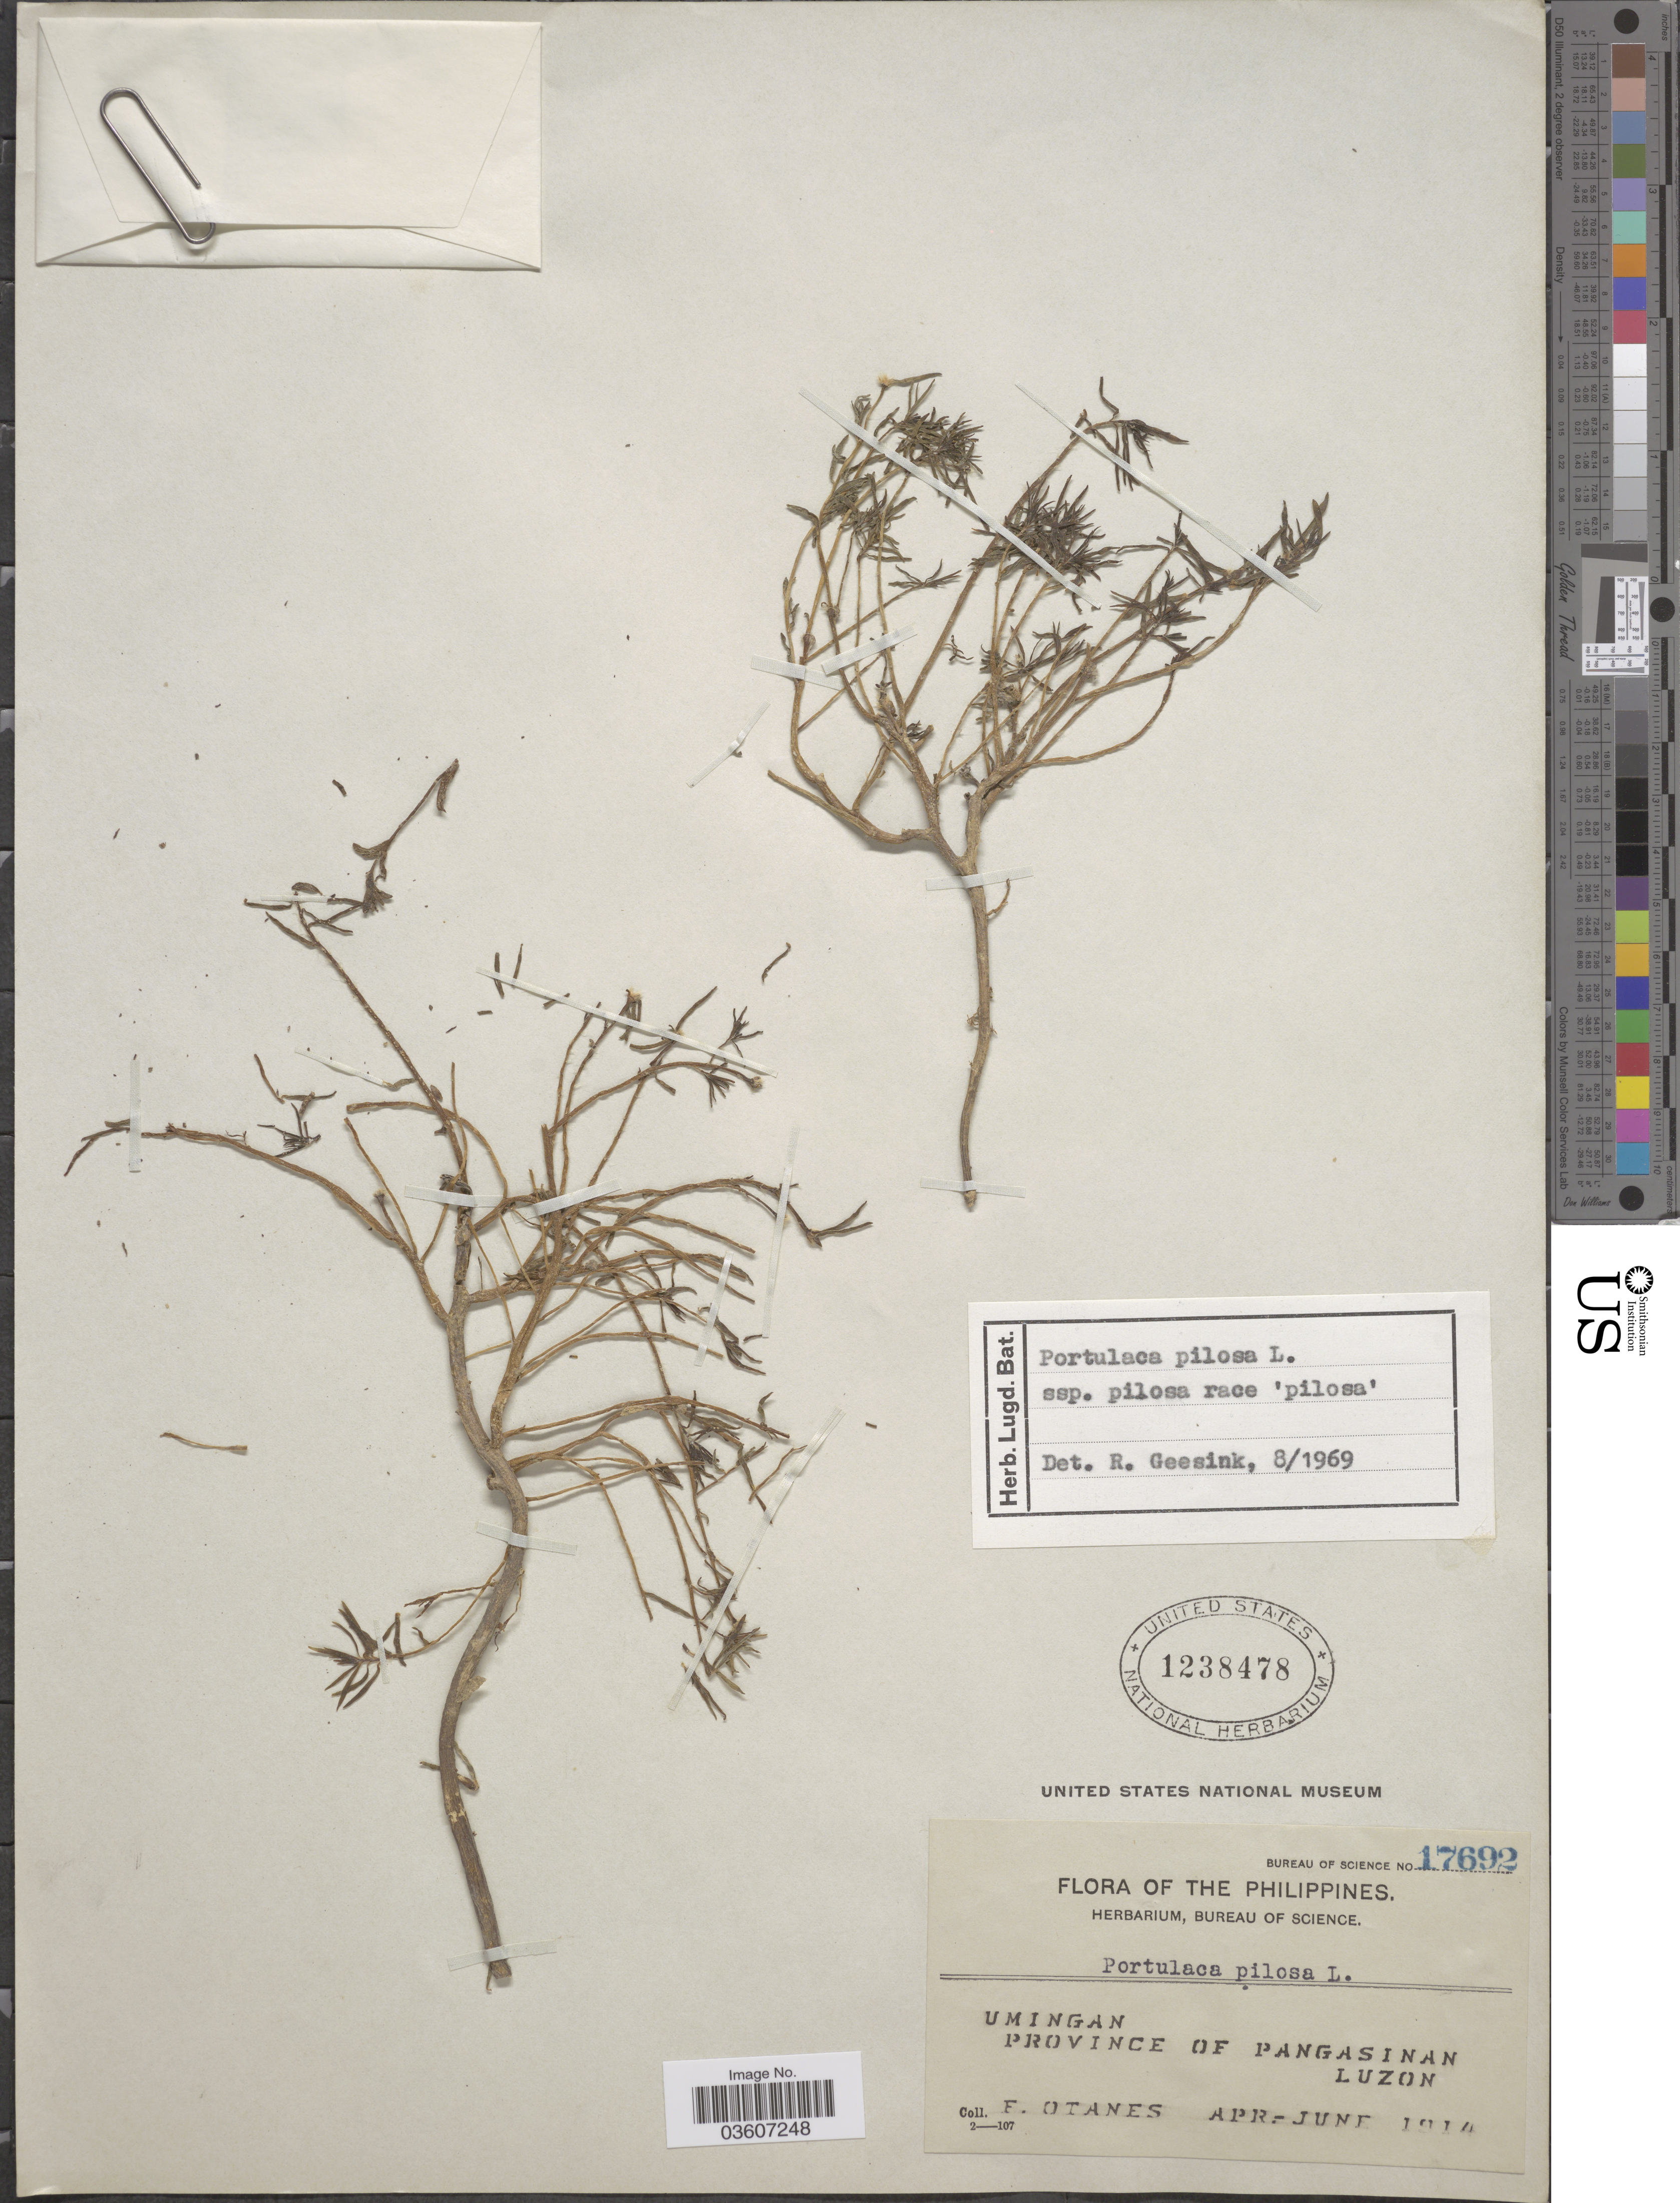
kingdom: Plantae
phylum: Tracheophyta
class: Magnoliopsida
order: Caryophyllales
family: Portulacaceae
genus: Portulaca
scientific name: Portulaca pilosa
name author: L.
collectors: F. Q. Otanes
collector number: Bureau of Science 17692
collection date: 1914-04/1914-06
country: Philippines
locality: Umingan. Province of Pangasinan. Luzon.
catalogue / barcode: US 1238478